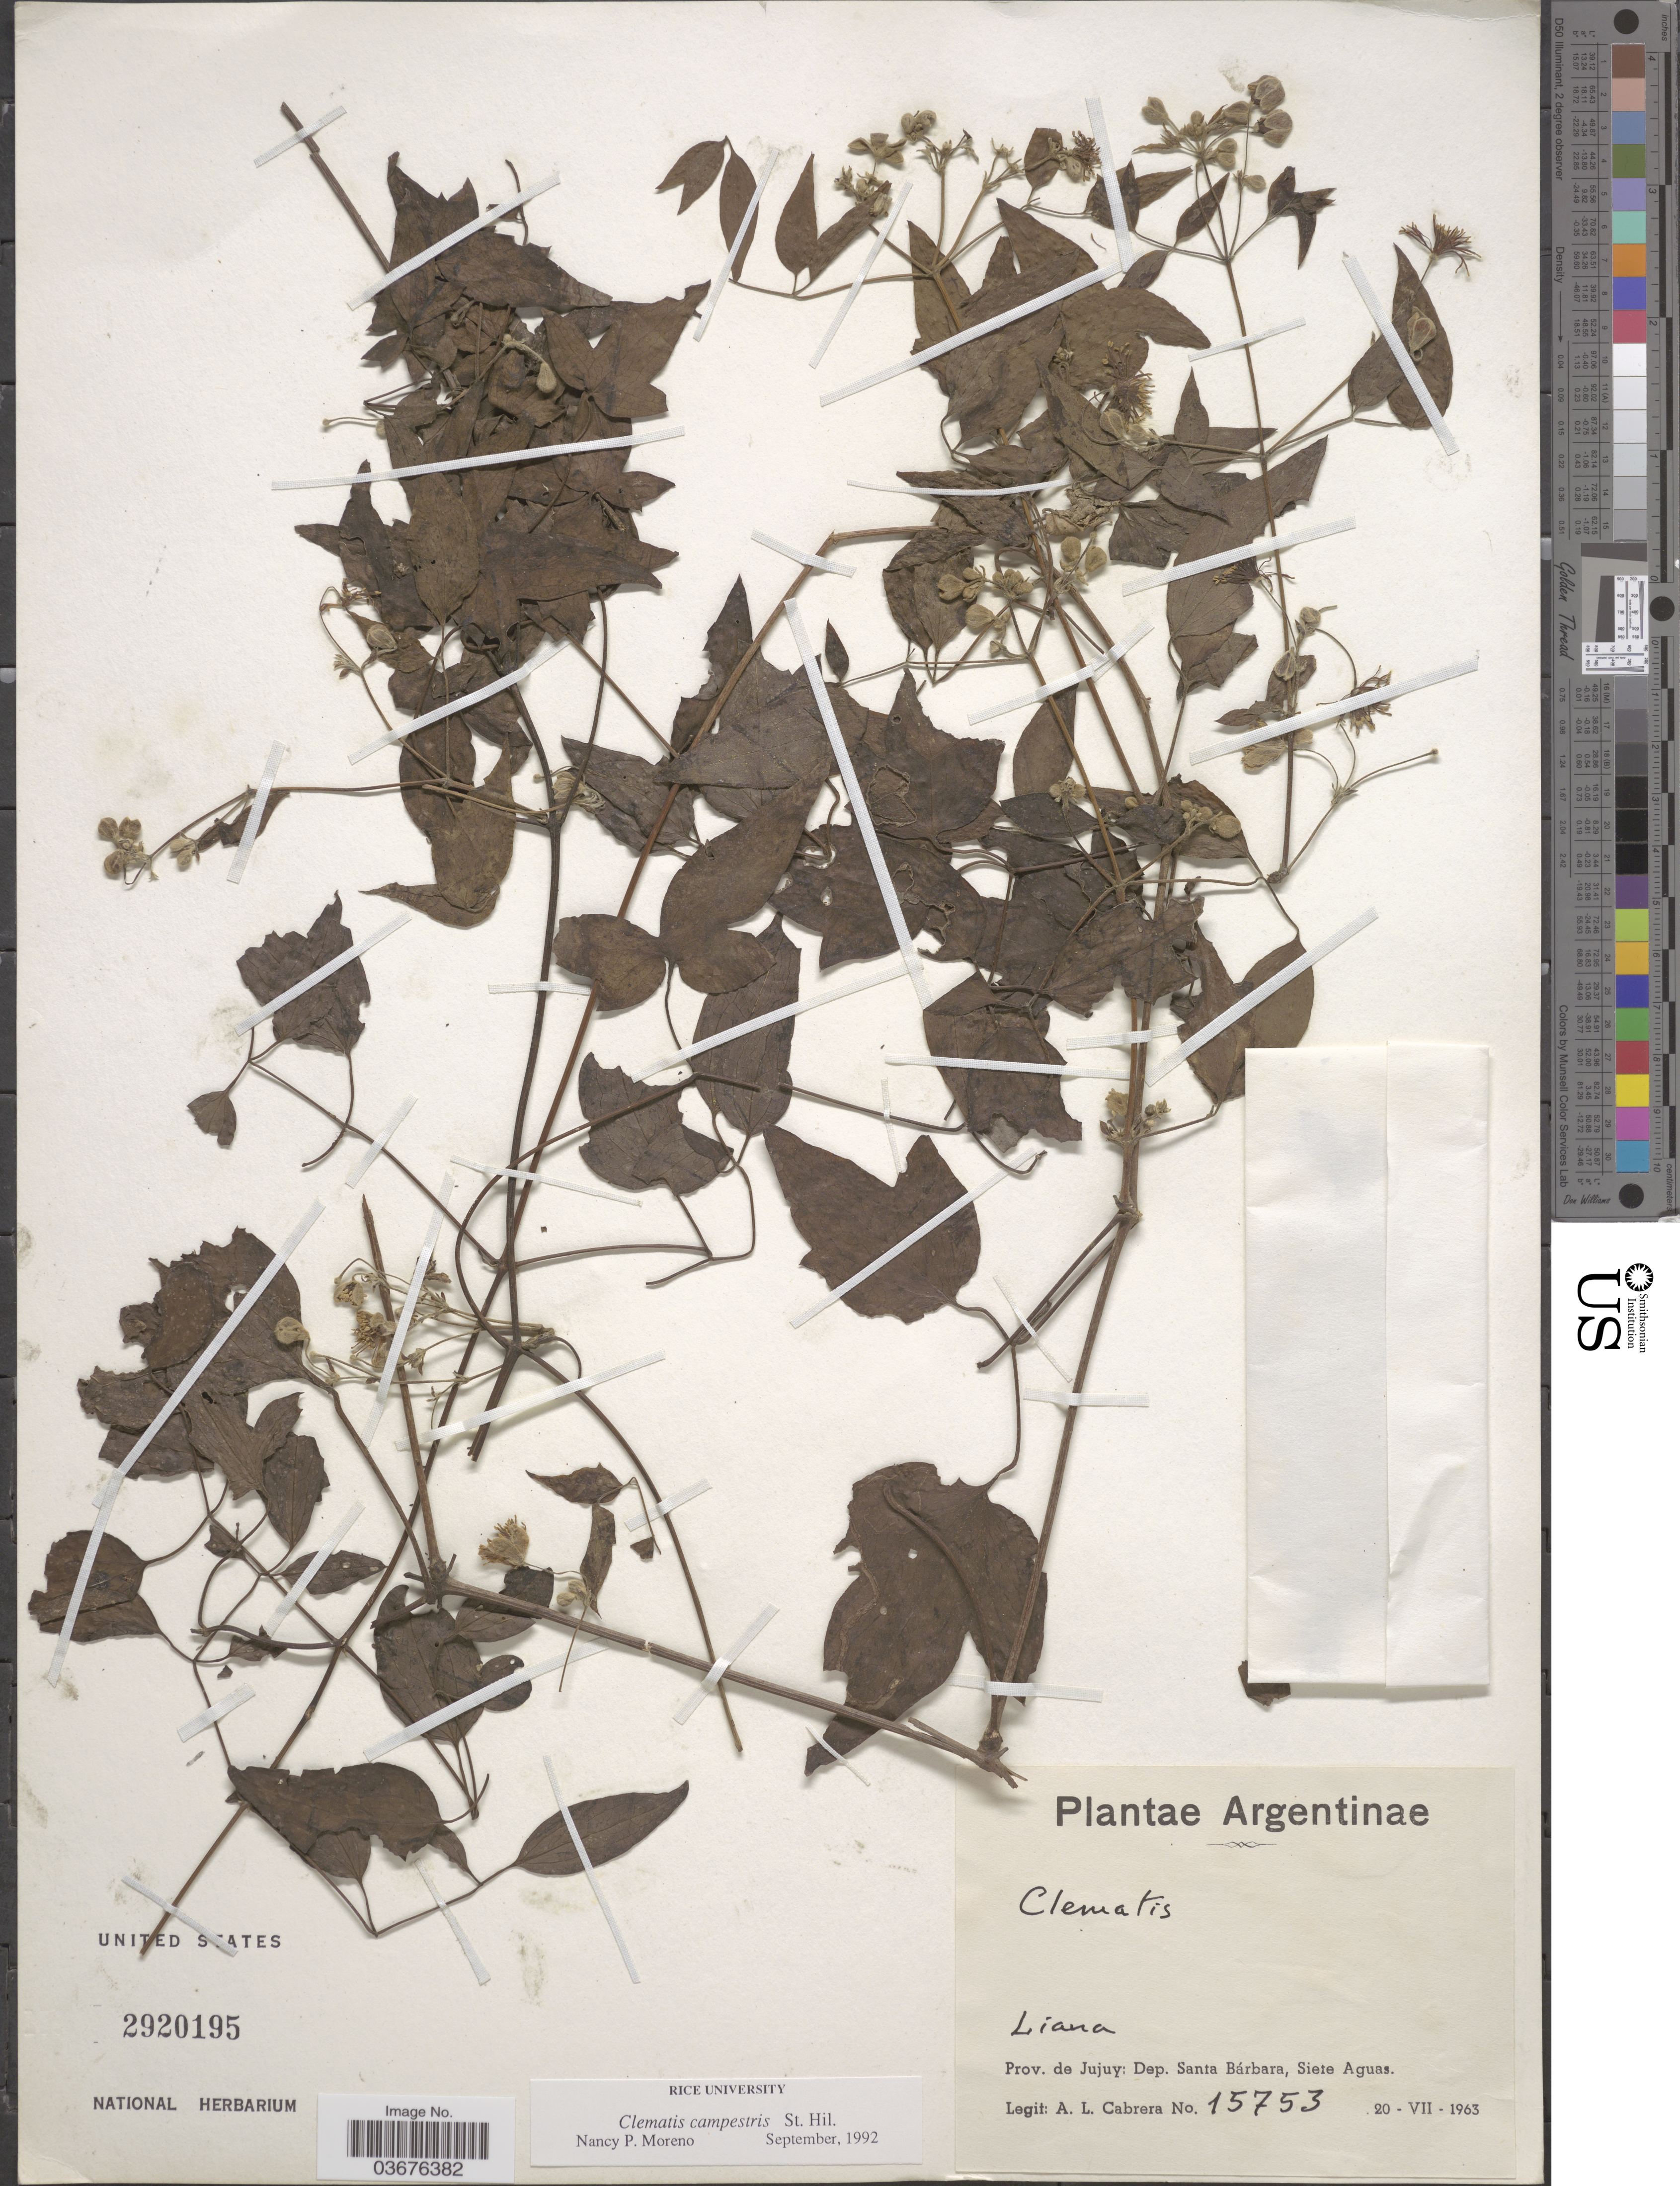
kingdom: Plantae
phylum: Tracheophyta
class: Magnoliopsida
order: Ranunculales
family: Ranunculaceae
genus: Clematis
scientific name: Clematis campestris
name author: A. St.-Hil.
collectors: A. L. Cabrera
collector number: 15753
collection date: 1963-07-20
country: Argentina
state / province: Jujuy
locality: Dep. Santa Bárbara, Siete Aguas.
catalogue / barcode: US 2920195